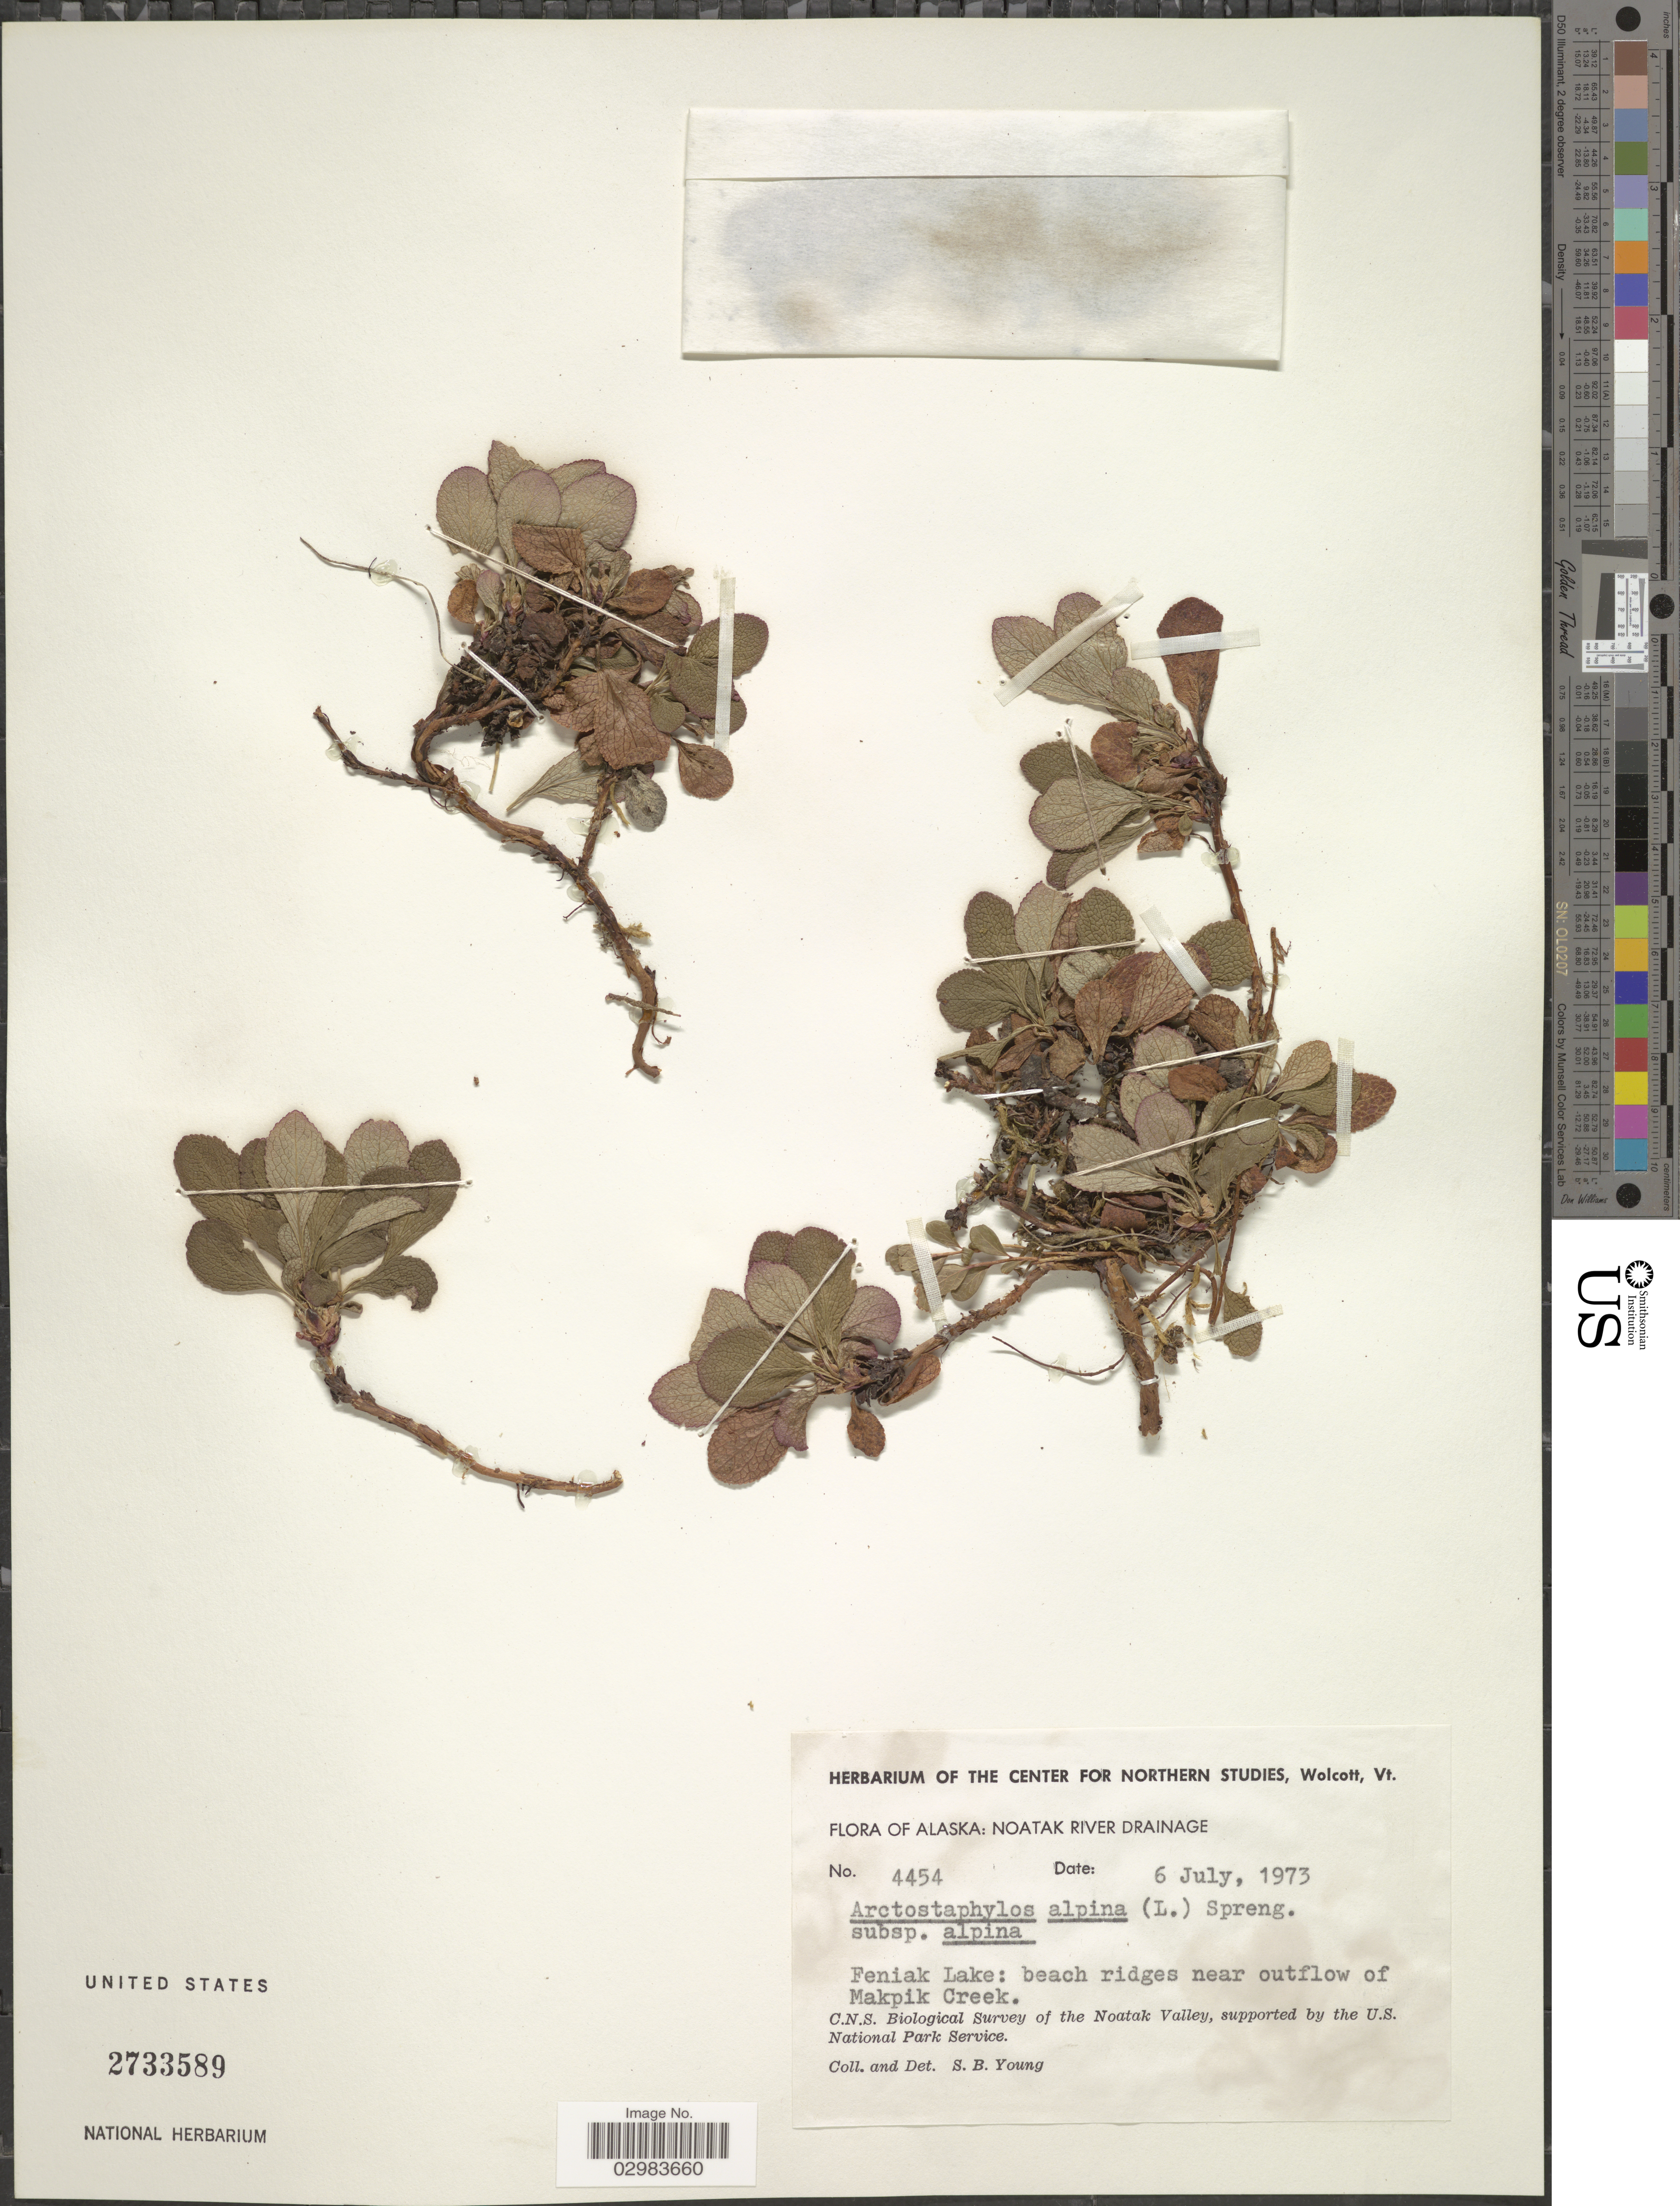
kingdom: Plantae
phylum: Tracheophyta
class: Magnoliopsida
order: Ericales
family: Ericaceae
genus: Arctostaphylos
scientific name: Arctostaphylos alpina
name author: (L.) Spreng.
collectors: S. Young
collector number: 4454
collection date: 1973-07-06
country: United States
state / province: Alaska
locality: Noatak River Drainage. Feniak Lake: beach ridges near outflow of Makpik Creek.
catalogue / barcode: US 2733589